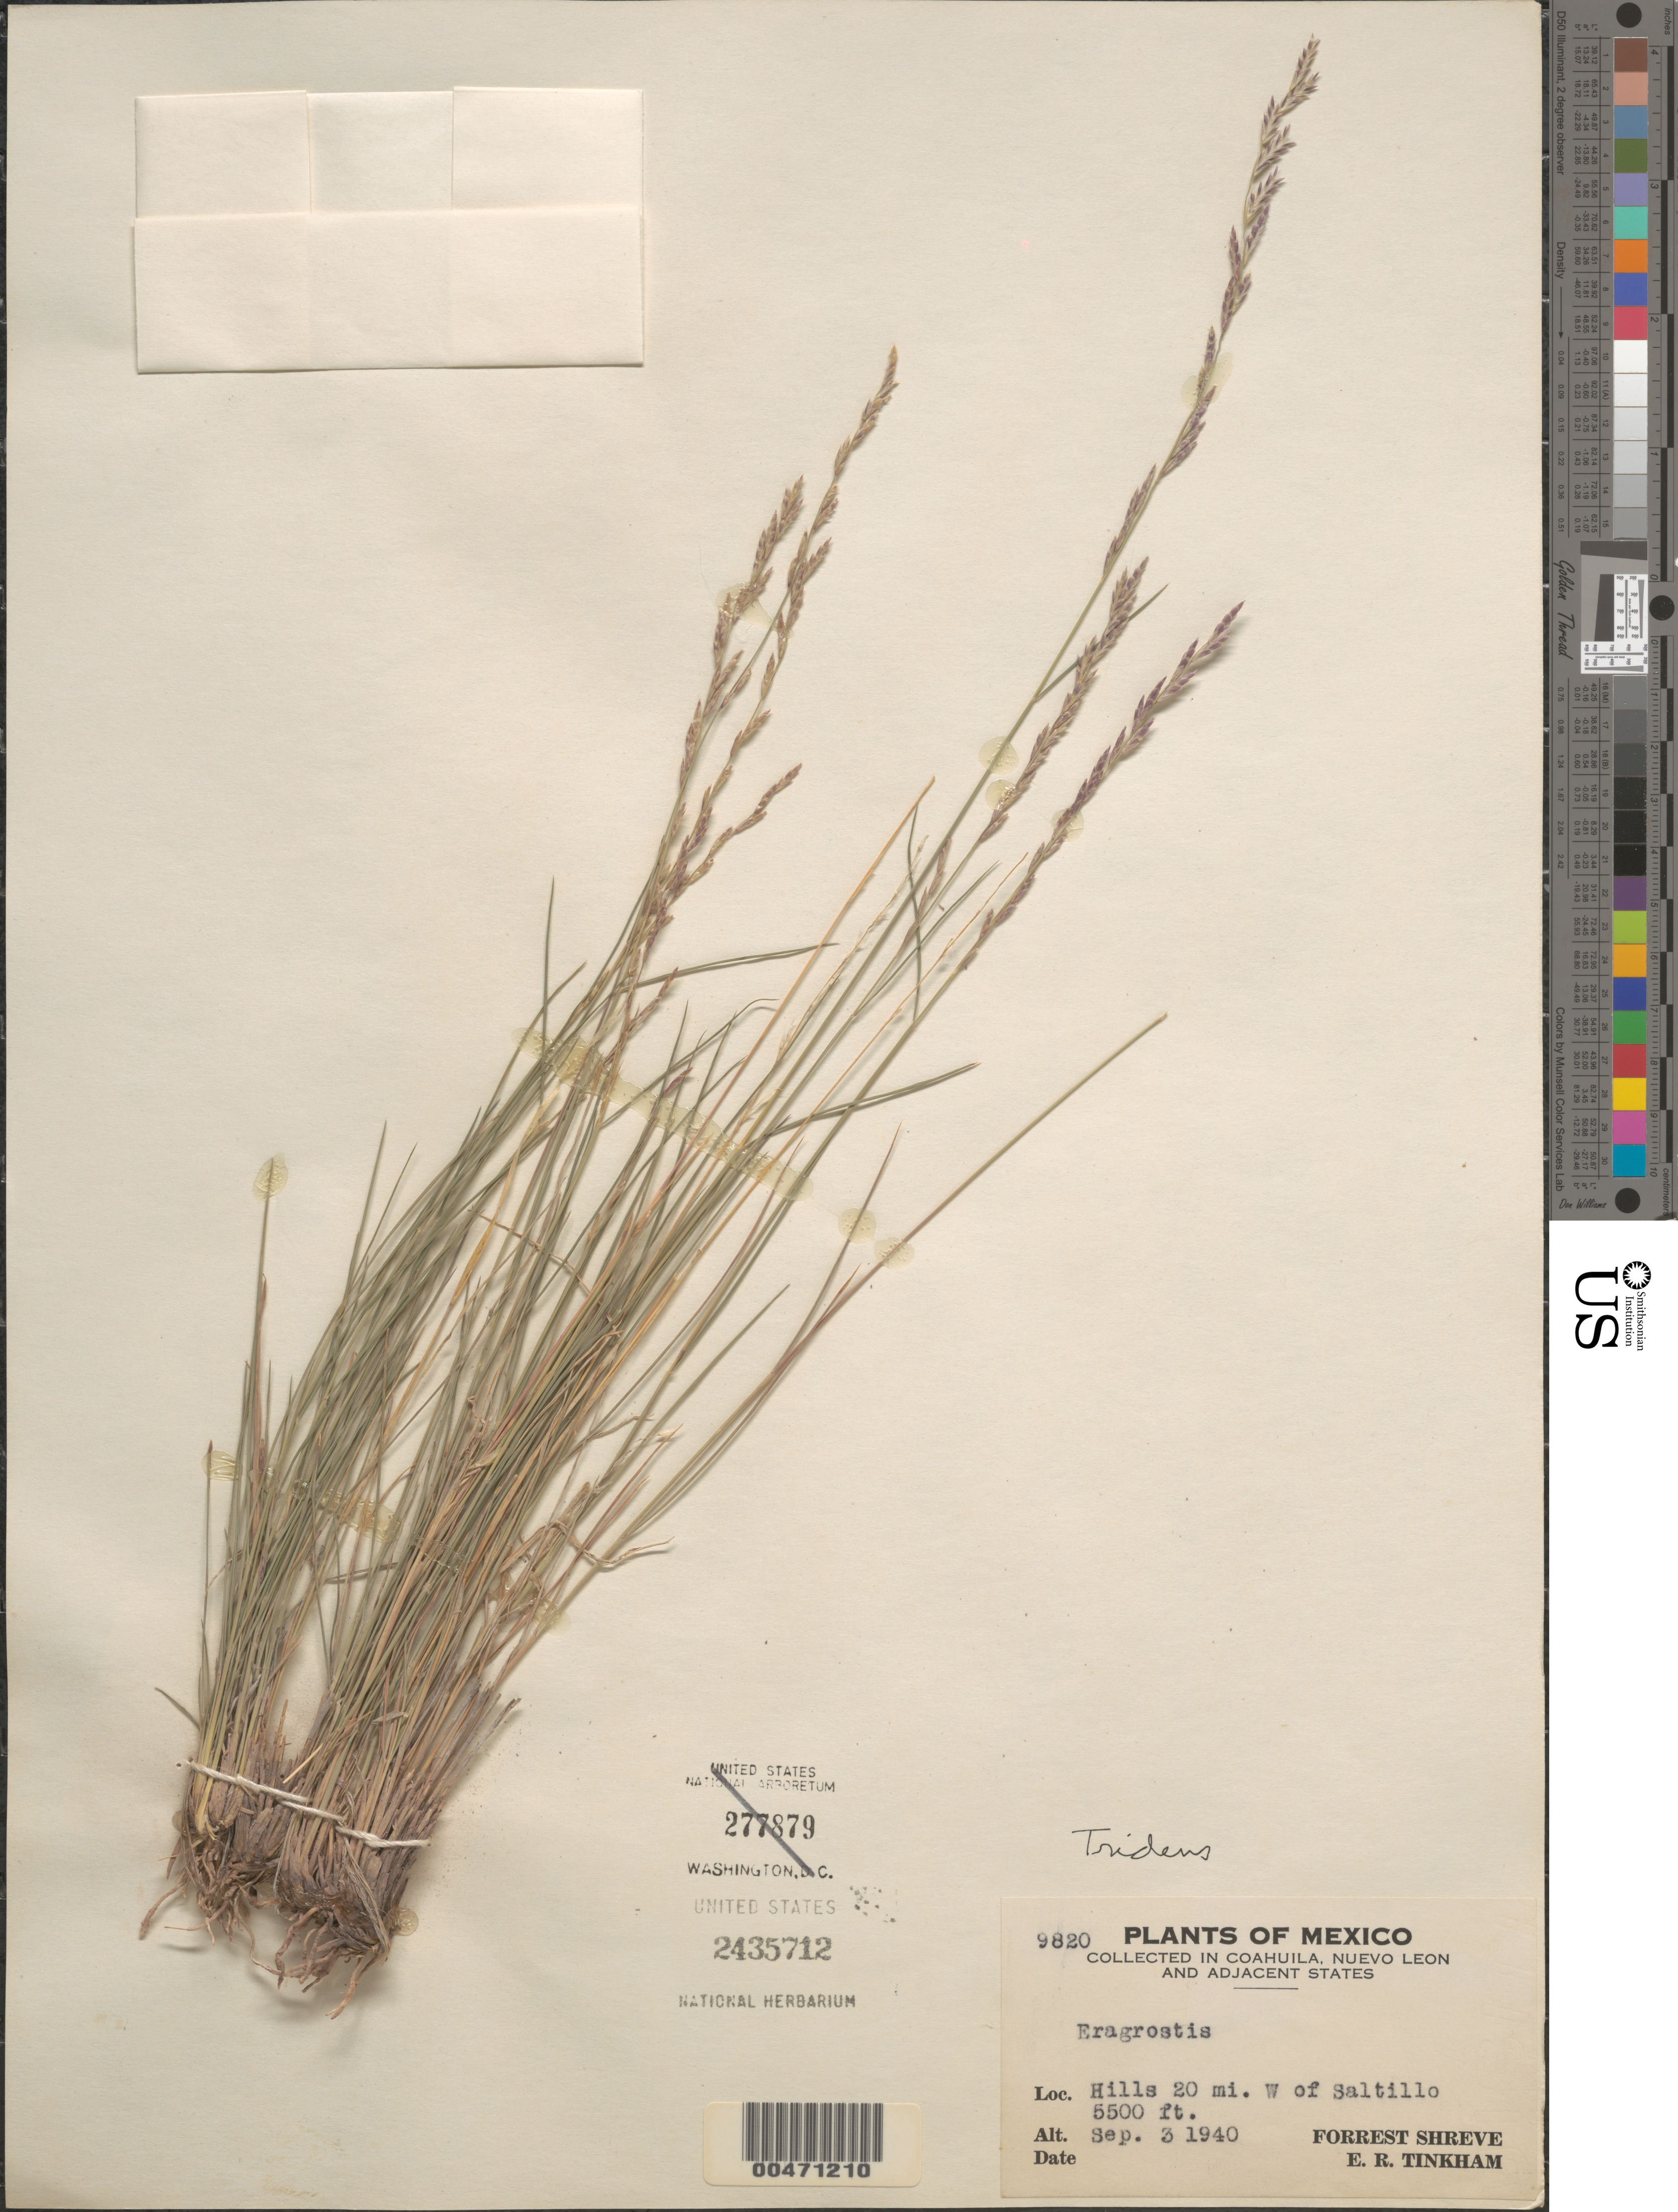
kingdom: Plantae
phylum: Tracheophyta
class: Liliopsida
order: Poales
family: Poaceae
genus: Tridens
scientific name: Tridens muticus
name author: (Torr.) Nash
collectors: F. Shreve & E. Tinkham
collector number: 9820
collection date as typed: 3 Sep 1940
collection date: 1940-09-03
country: Mexico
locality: Coahuila, Nuevo Leon, & adjacent states, 20 mi W of Saltillo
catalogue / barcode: US 2435712